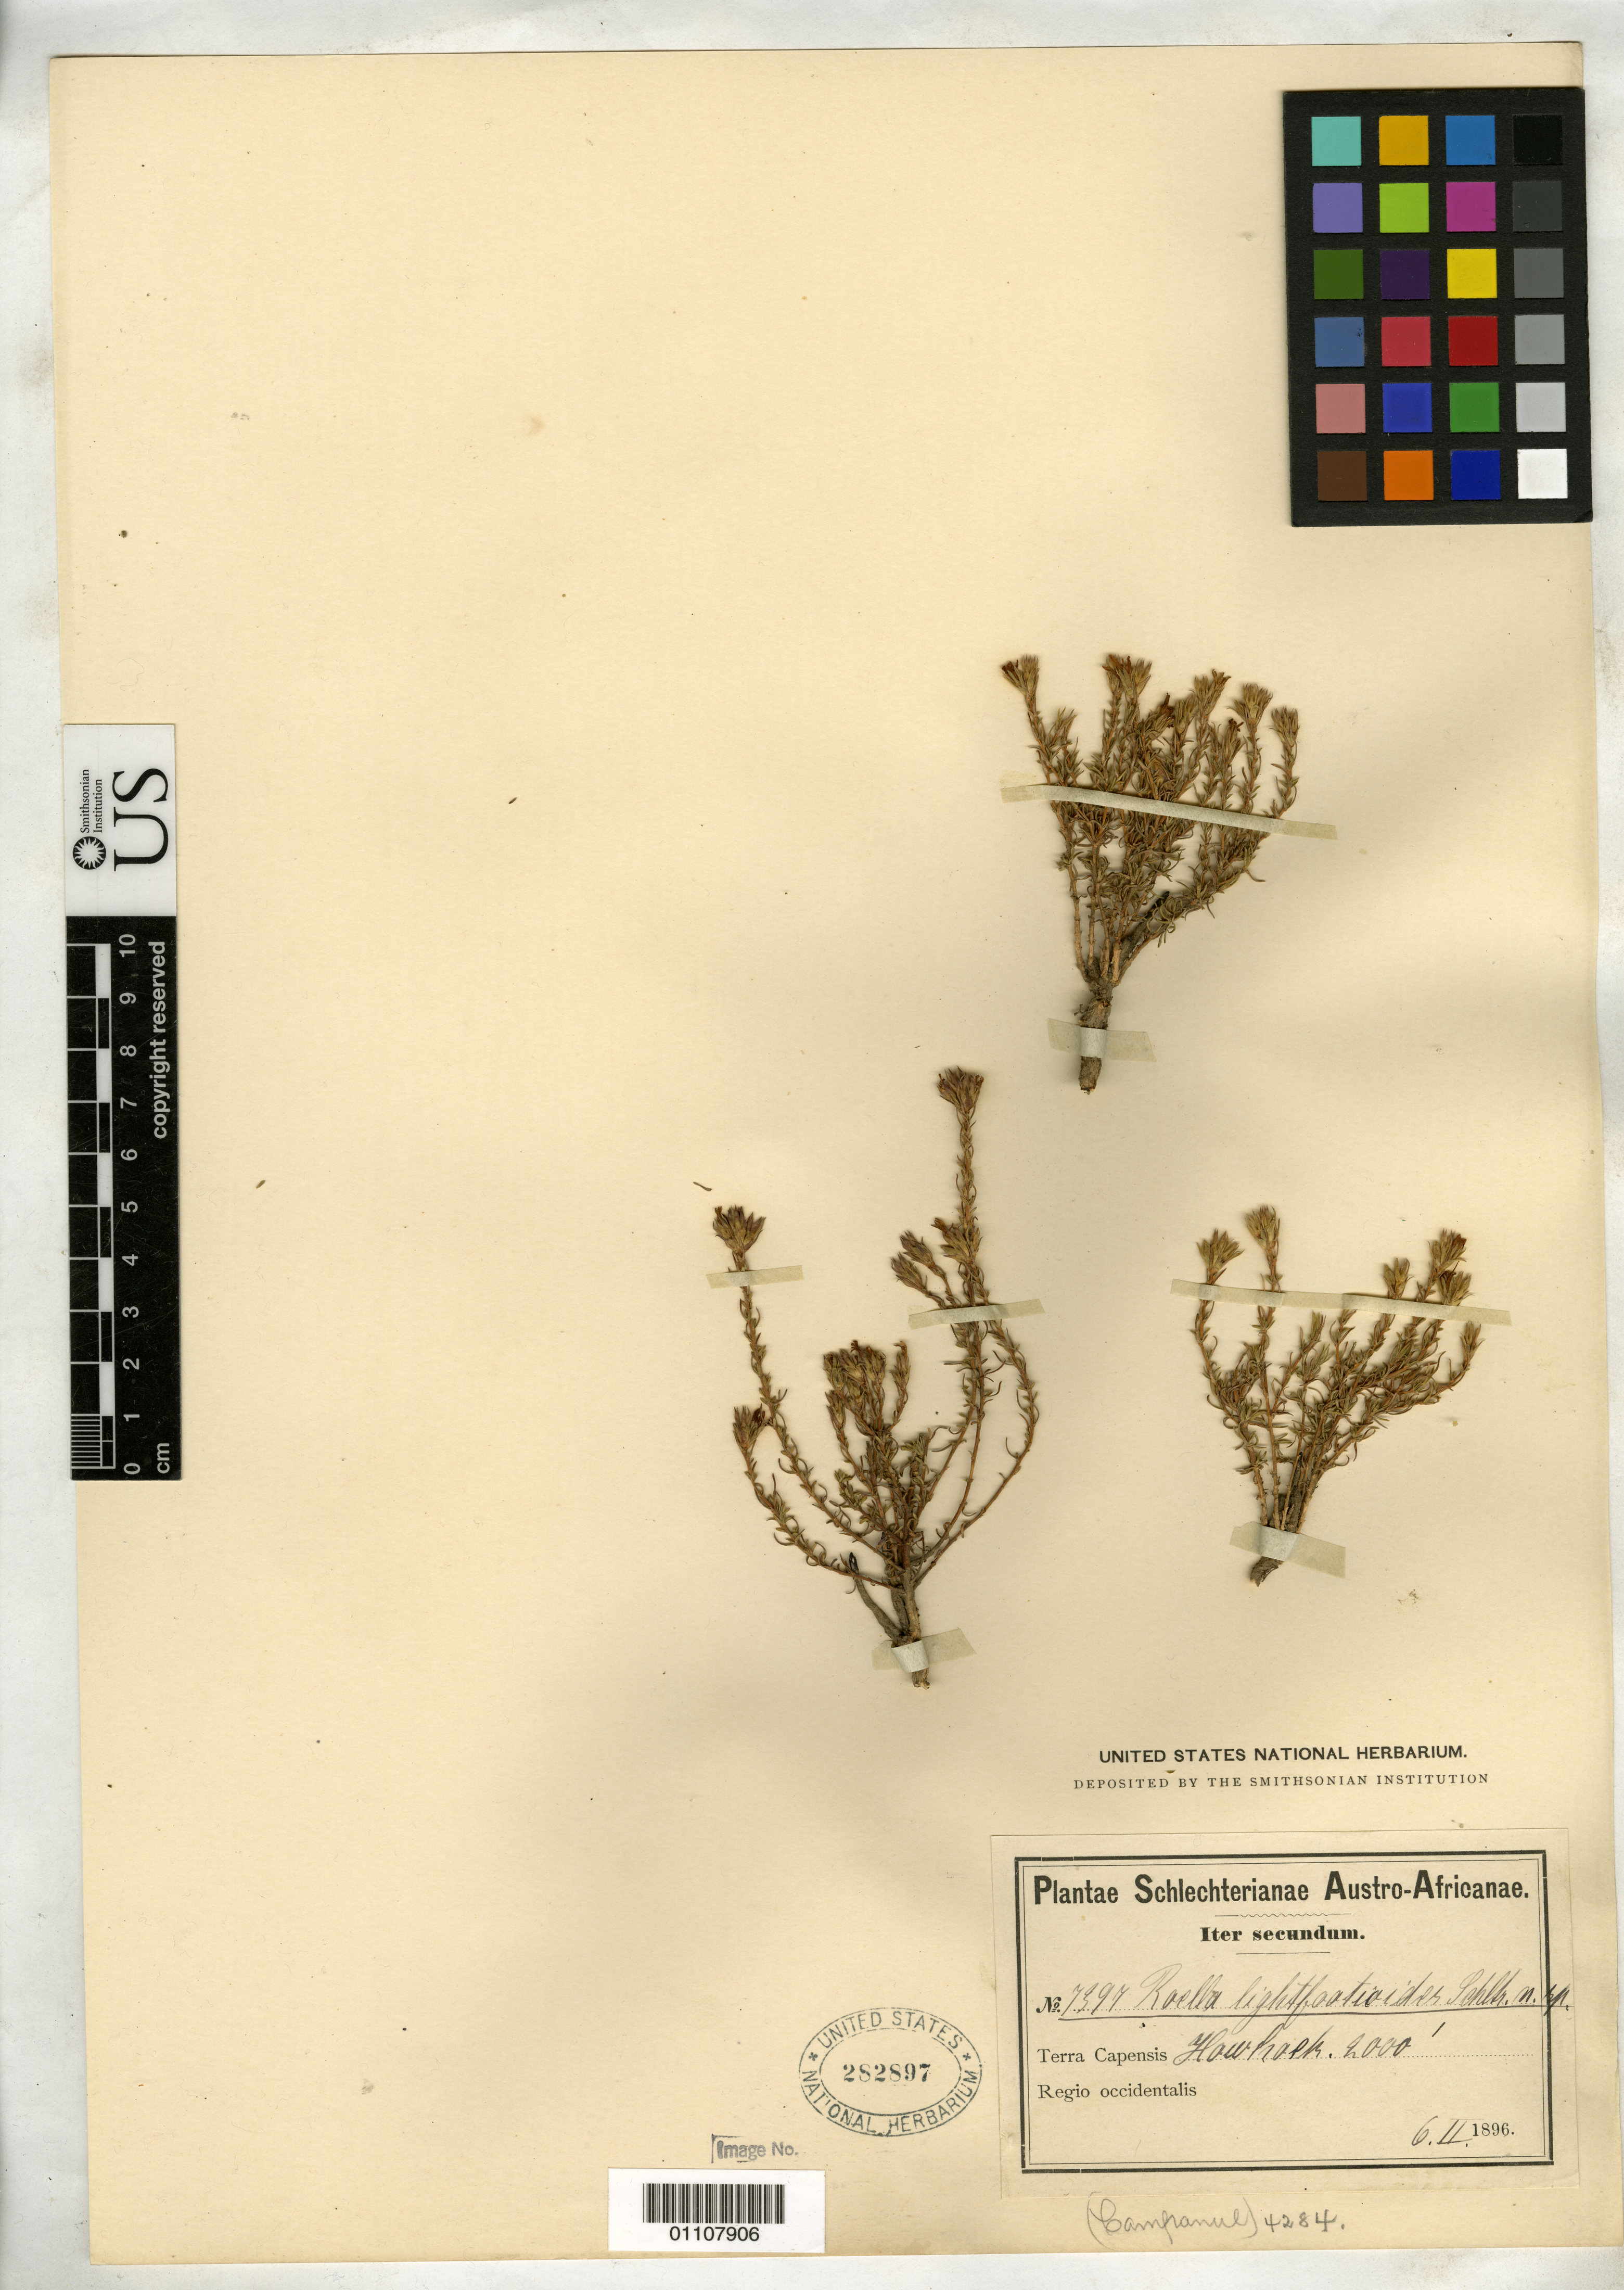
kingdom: Plantae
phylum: Tracheophyta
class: Magnoliopsida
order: Asterales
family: Campanulaceae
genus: Roella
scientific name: Roella lightfootioides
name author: Schltr.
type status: Isotype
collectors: F. R. R. Schlechter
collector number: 7397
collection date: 1896-02-06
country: South Africa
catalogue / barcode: US 282897